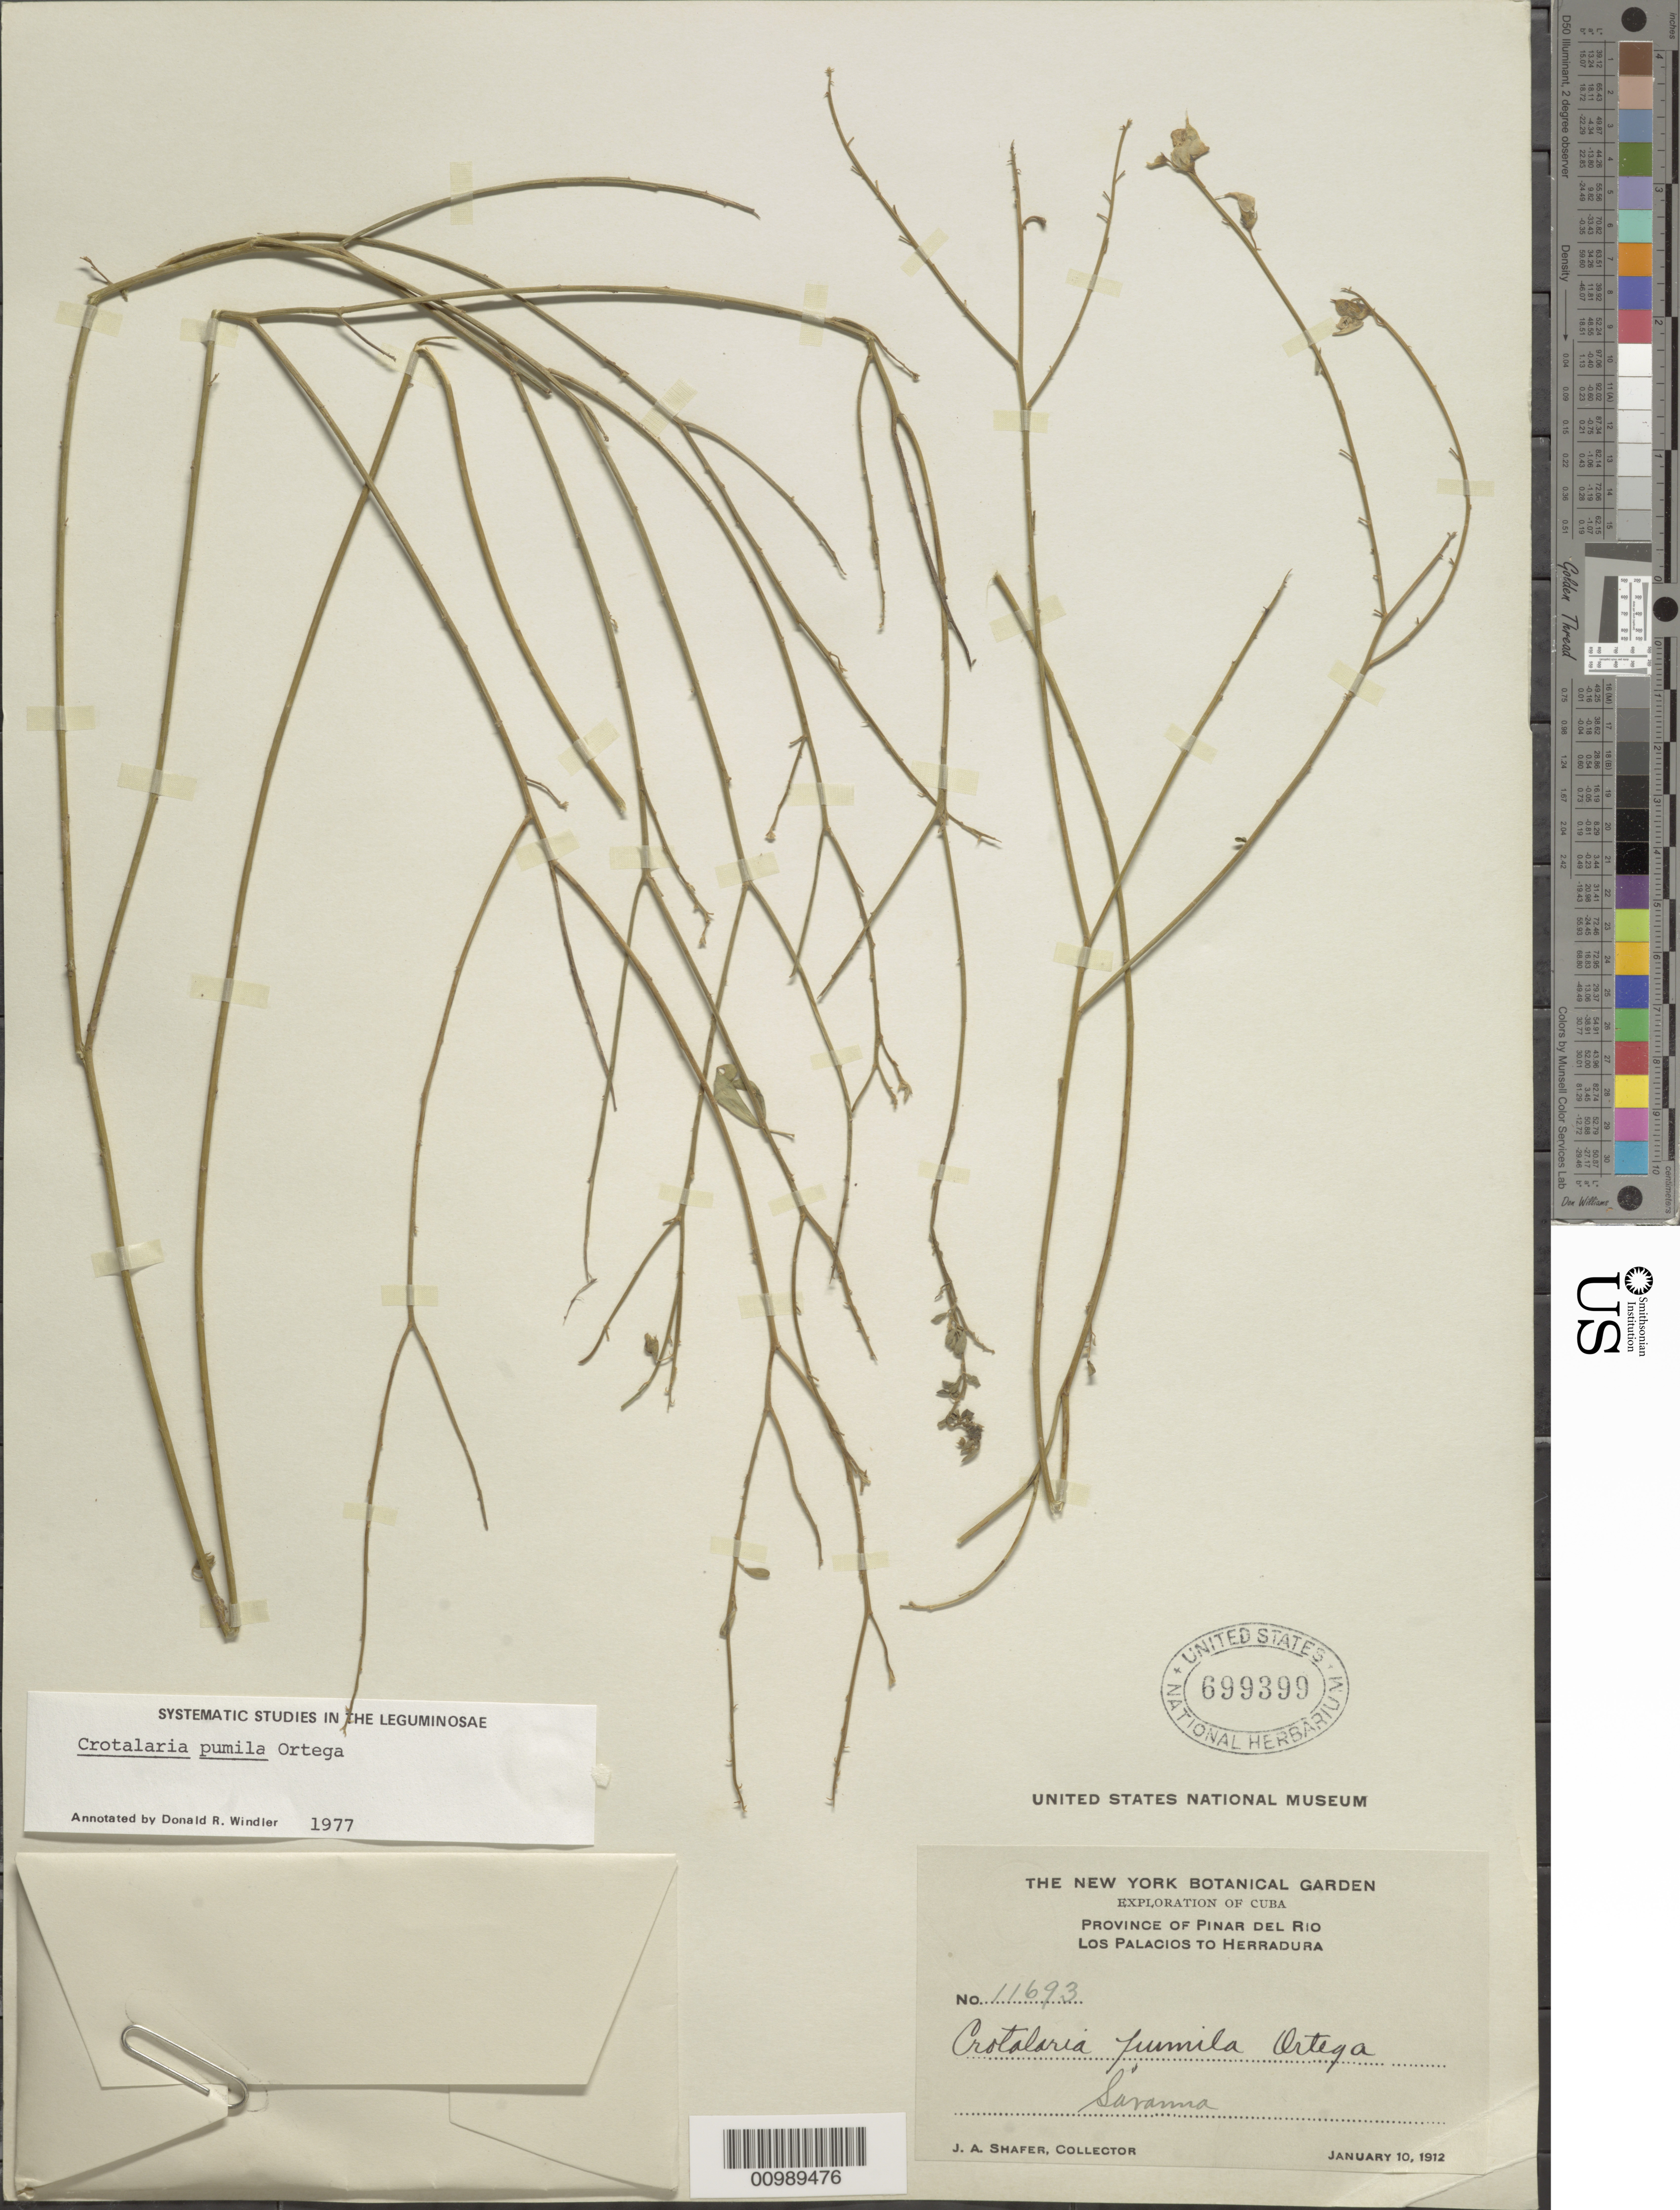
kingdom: Plantae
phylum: Tracheophyta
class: Magnoliopsida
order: Fabales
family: Fabaceae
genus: Crotalaria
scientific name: Crotalaria pumila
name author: Ortega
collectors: J. A. Shafer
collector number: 11693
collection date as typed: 10 Jan 1912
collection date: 1912-01-10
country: Cuba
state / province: Pinar del Rio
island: Cuba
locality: Los Palacios to Harradura Sarama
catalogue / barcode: US 699399